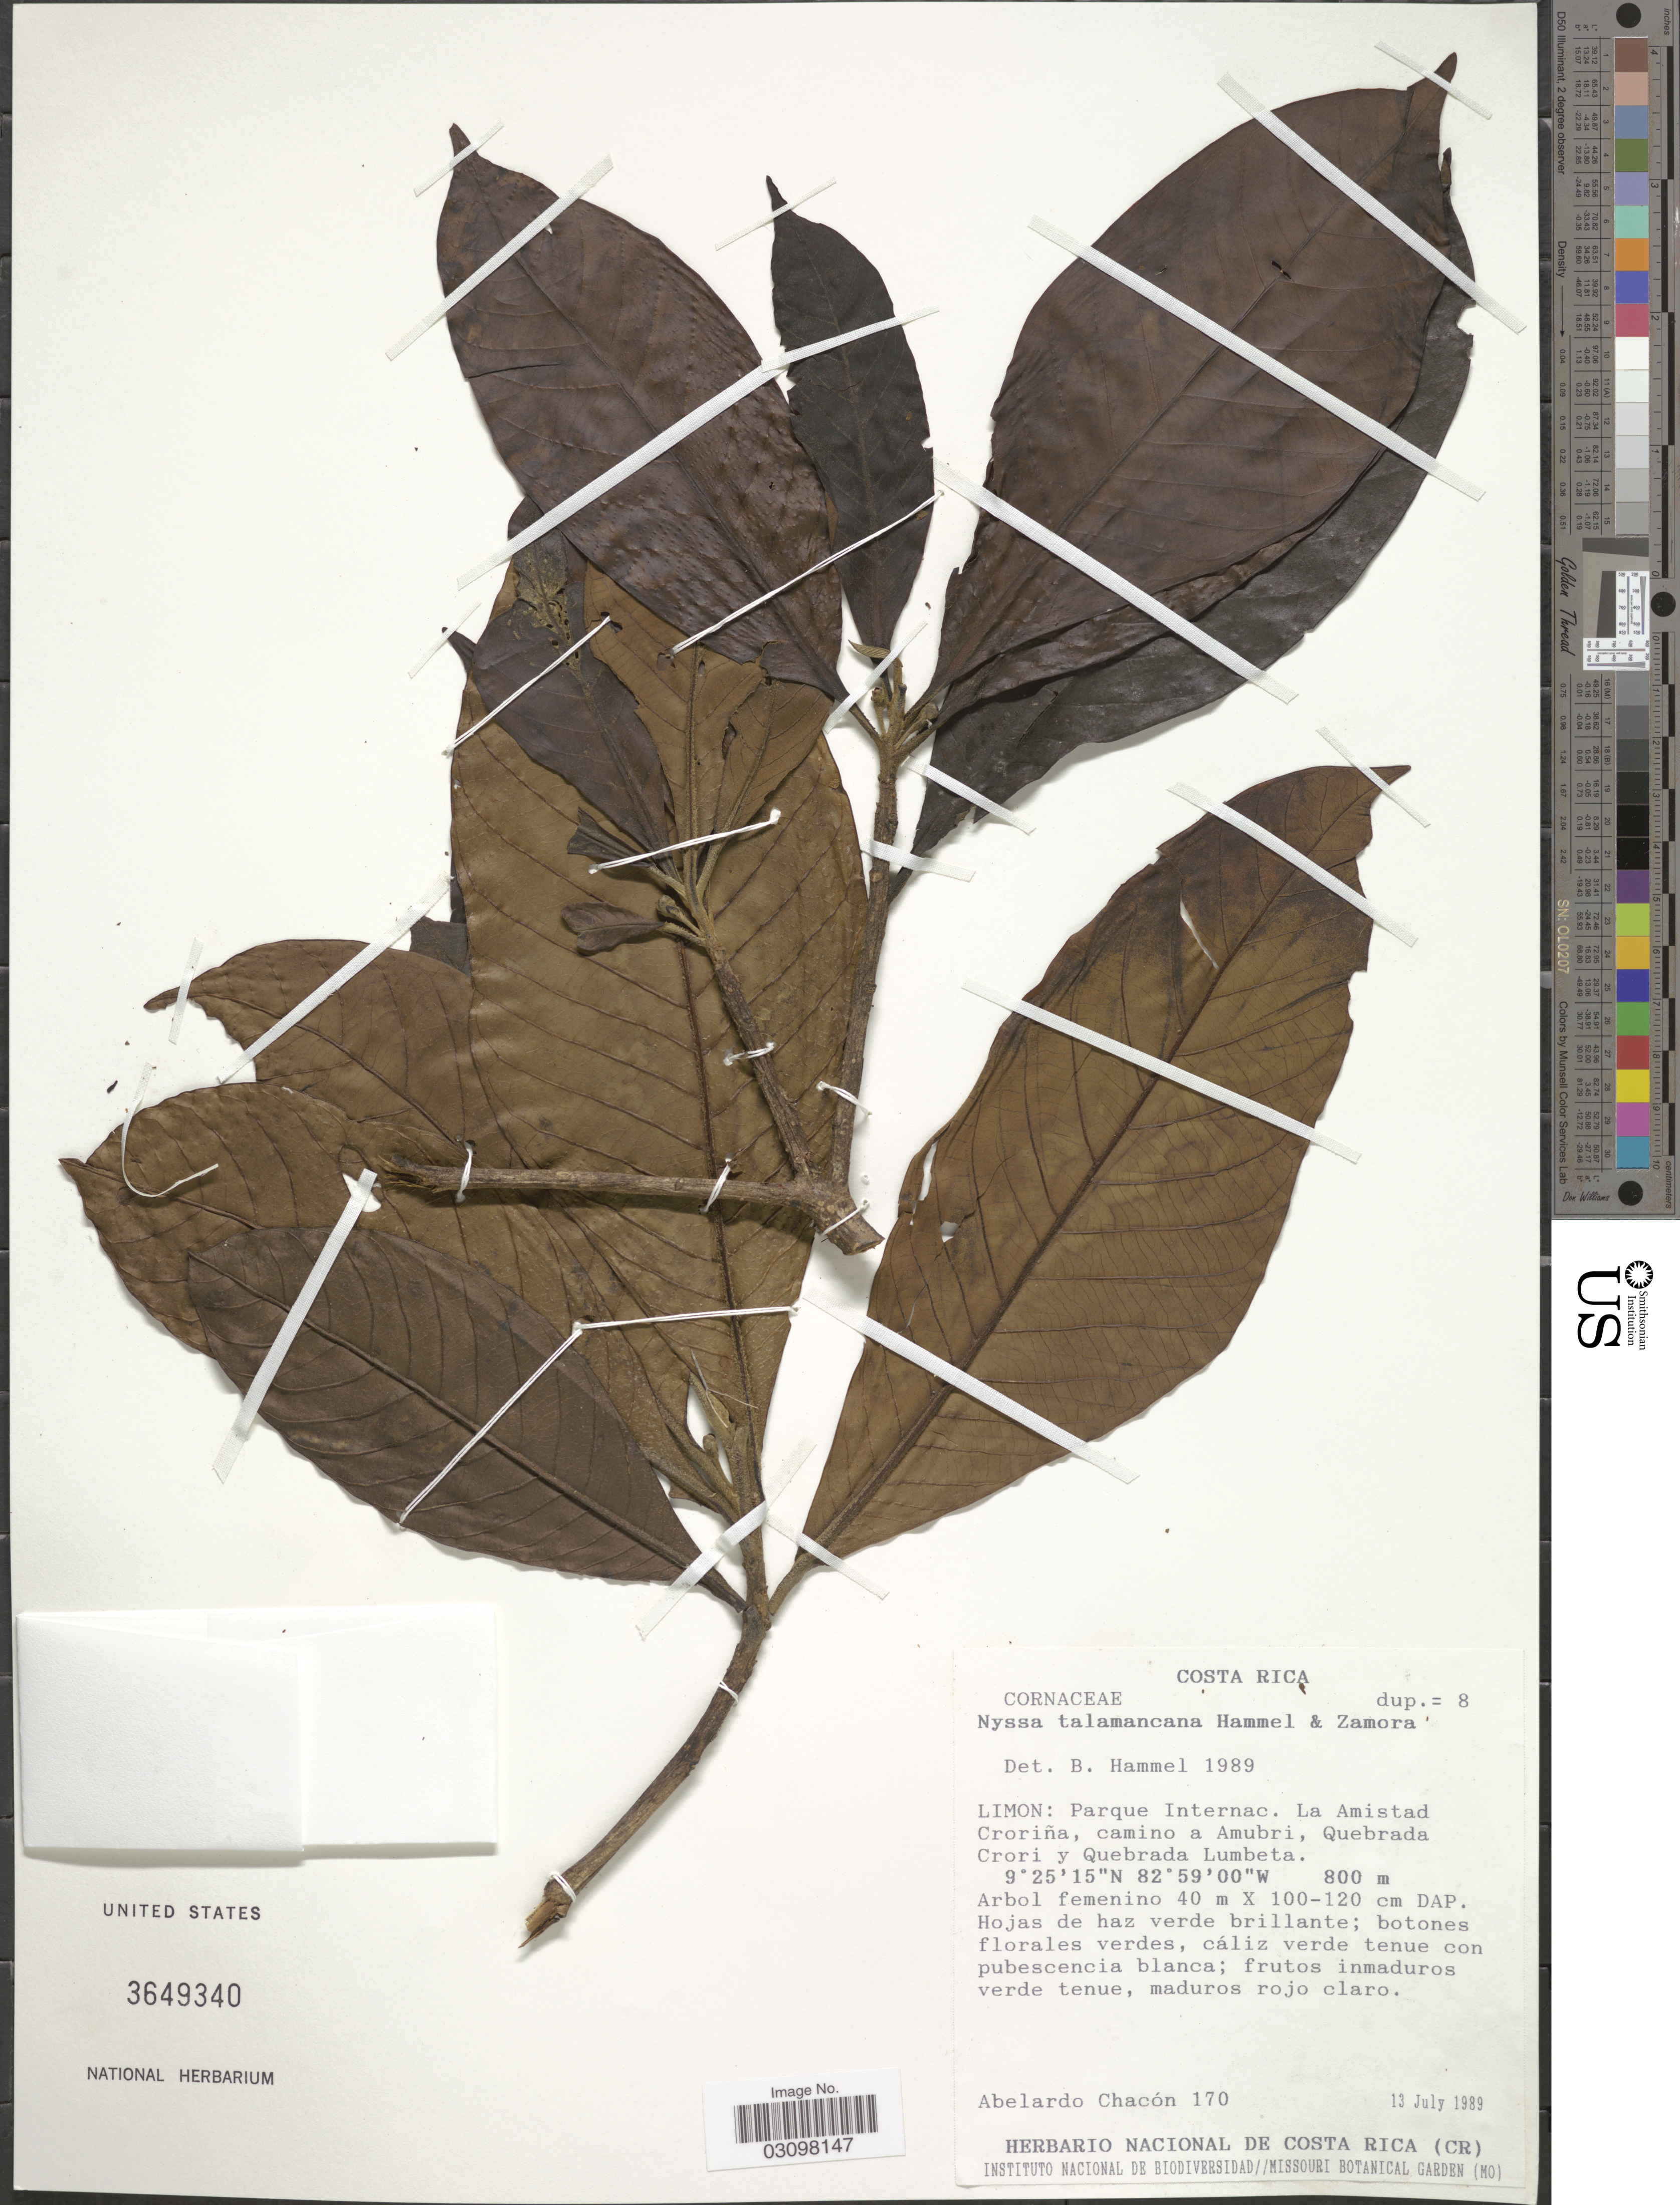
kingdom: Plantae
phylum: Tracheophyta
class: Magnoliopsida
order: Cornales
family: Nyssaceae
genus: Nyssa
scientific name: Nyssa talamancana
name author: Hammel & Zamora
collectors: A. Chacon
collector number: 170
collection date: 1989-07-13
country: Costa Rica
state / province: Limón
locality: Parque Internac. La Amistad Croriña, camino a Amubri, Quebrada Crori y Quebrada Lumbeta.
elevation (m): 800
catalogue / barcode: US 3649340